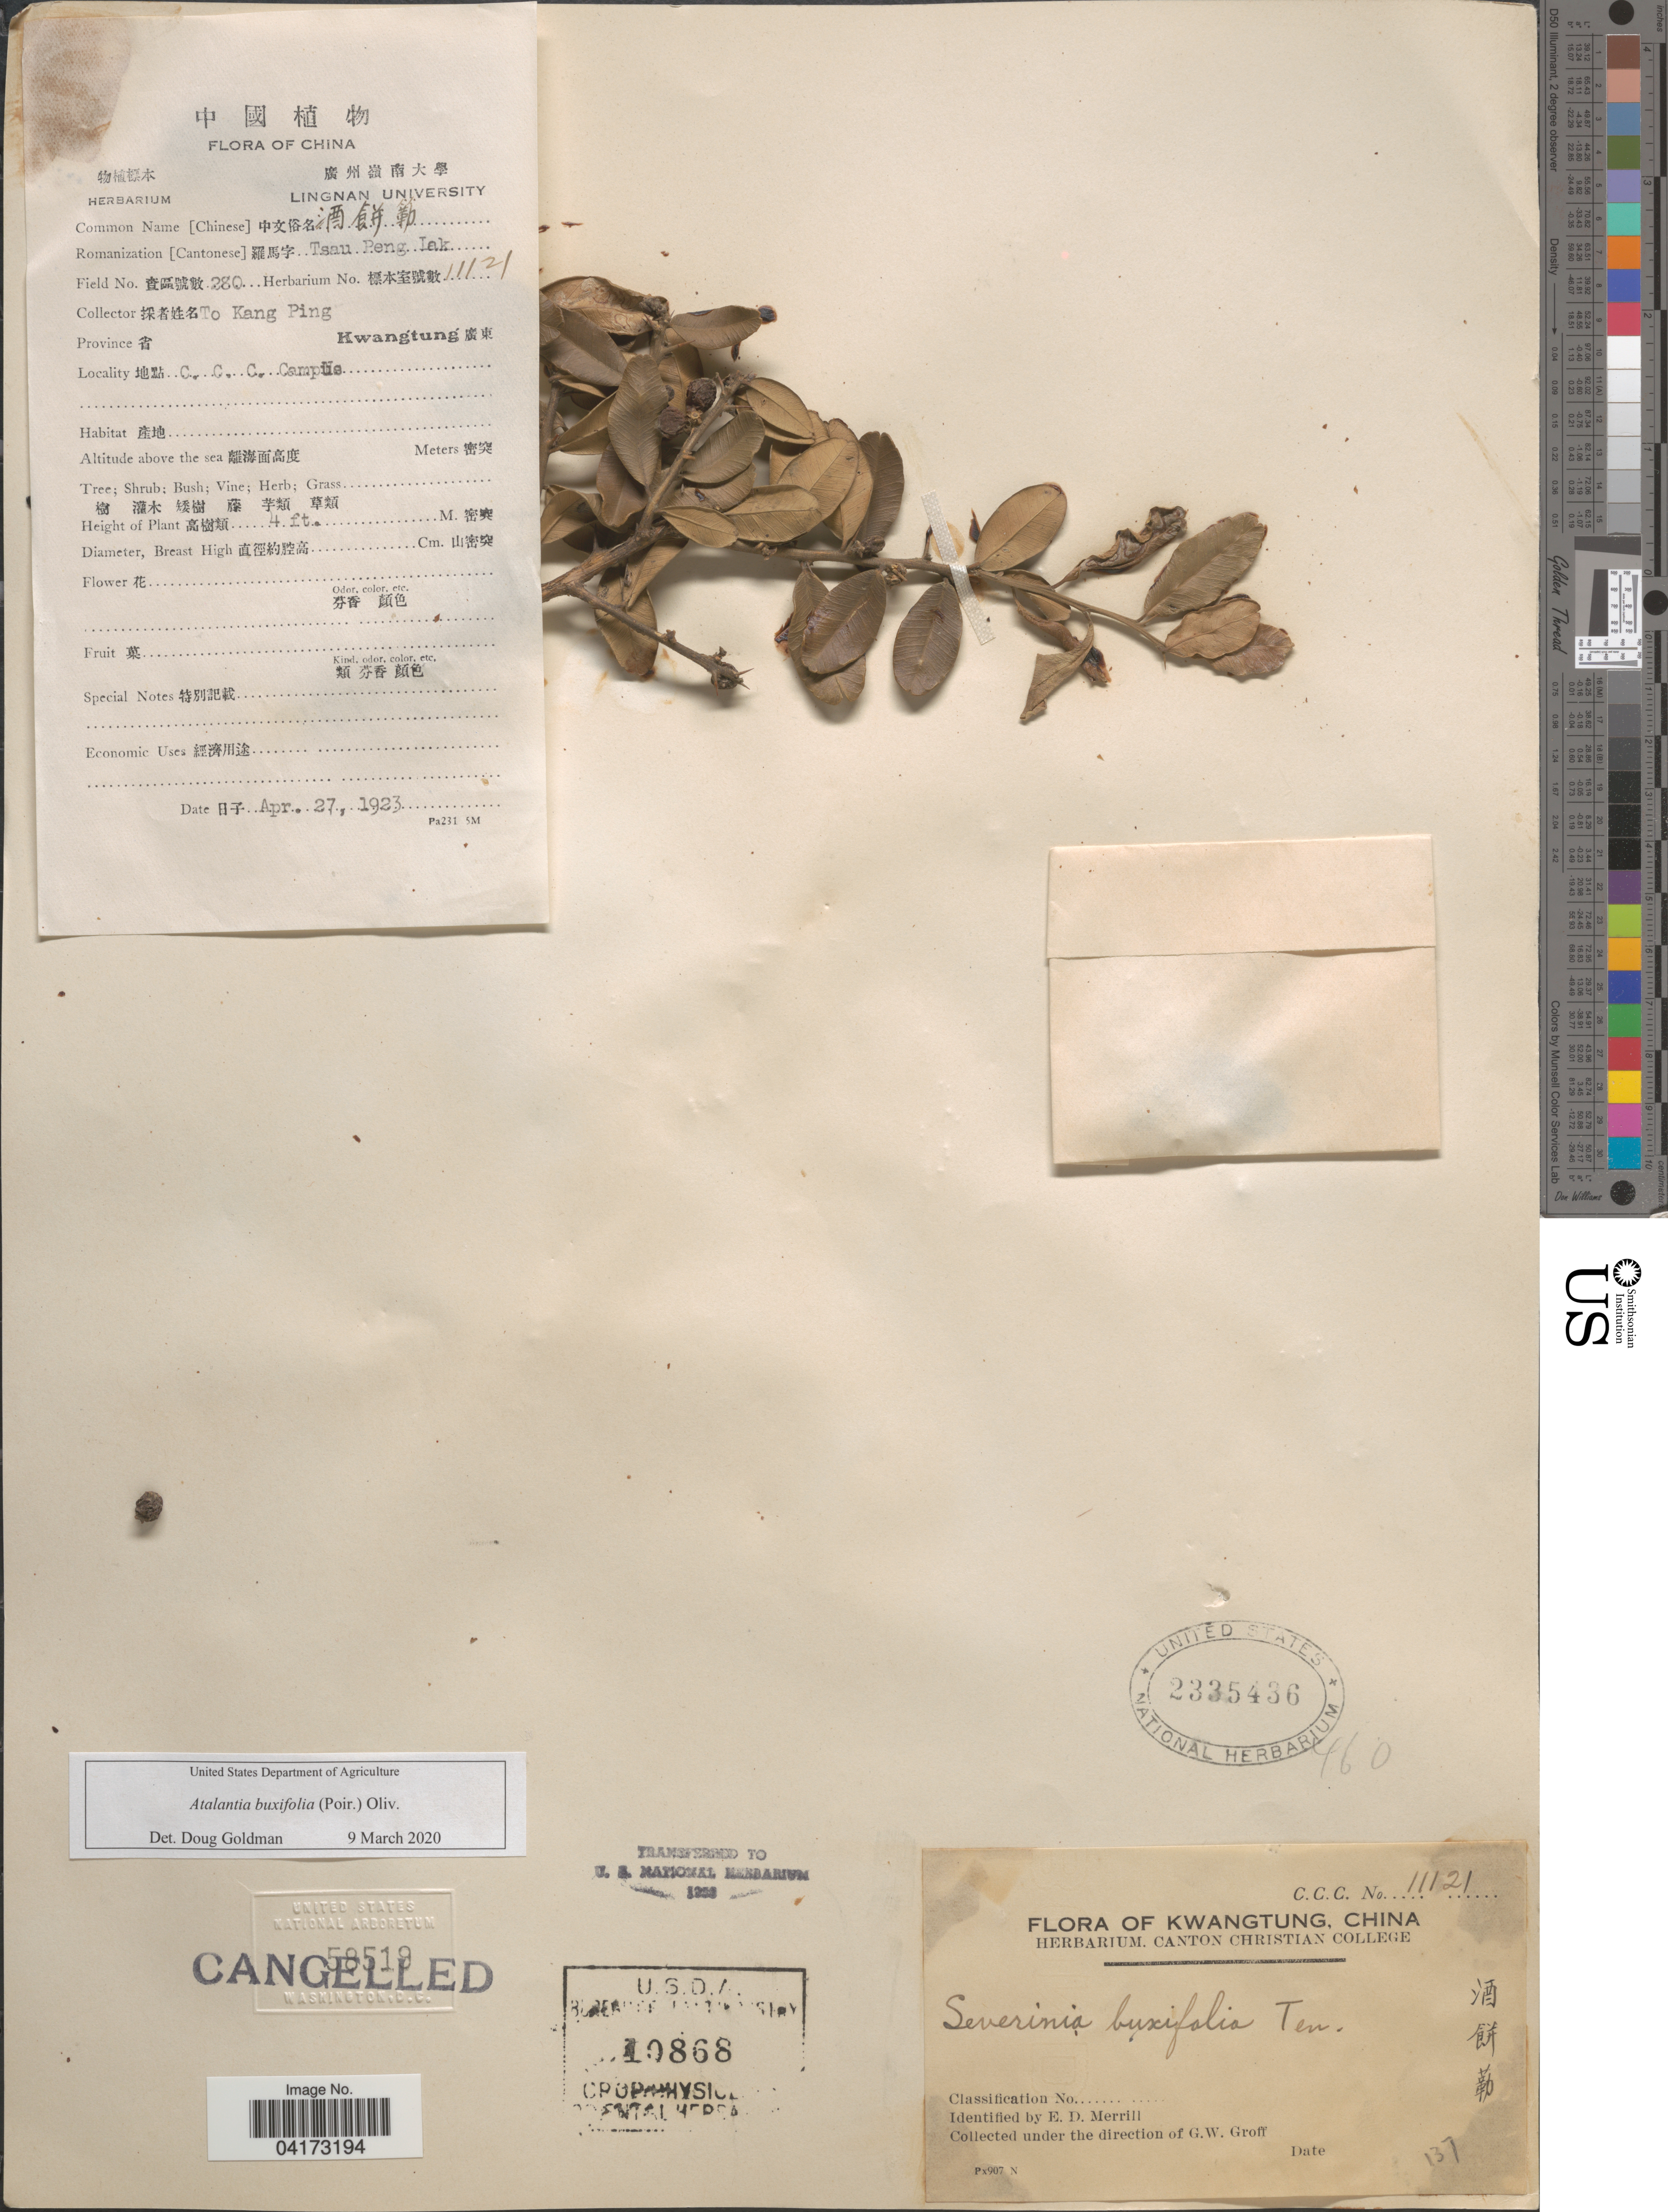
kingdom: Plantae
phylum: Tracheophyta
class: Magnoliopsida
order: Sapindales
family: Rutaceae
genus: Atalantia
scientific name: Atalantia buxifolia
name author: (Poir.) Oliv.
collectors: T. Ping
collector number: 280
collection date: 1923-04-27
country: China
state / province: Guangdong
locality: Province Kwangtung. C. C. C. Campus.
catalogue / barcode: US 2335436